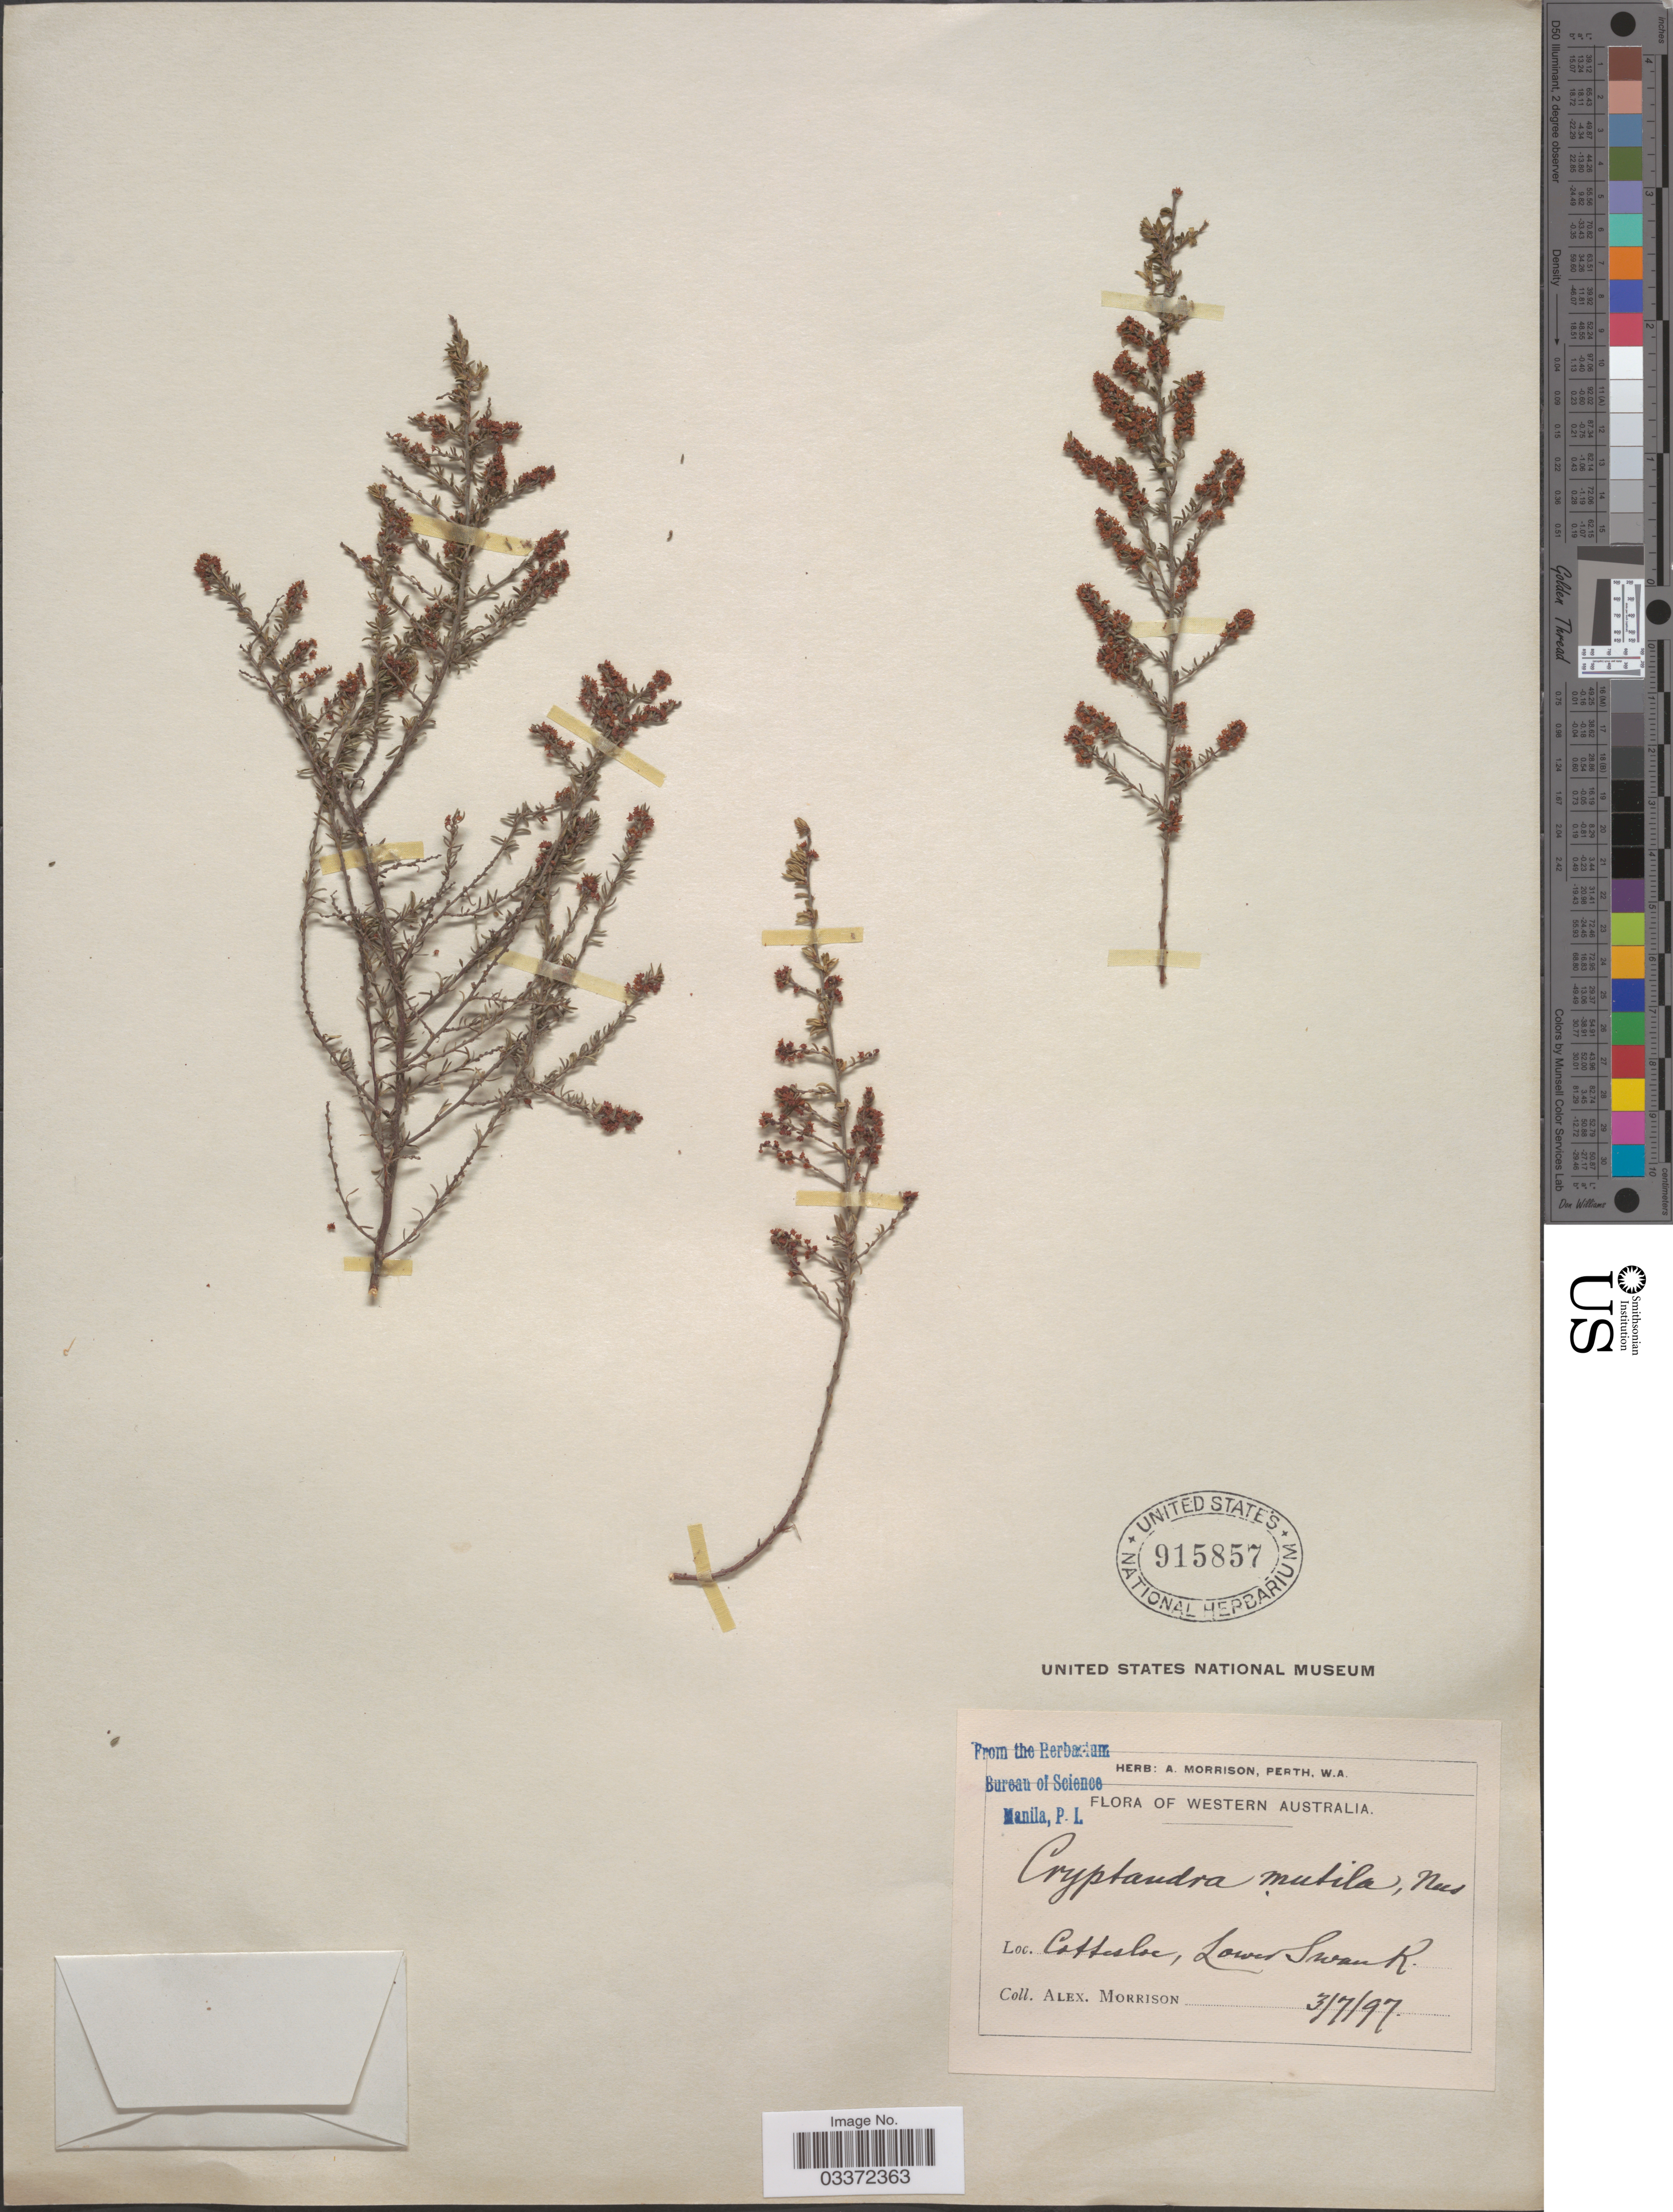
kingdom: Plantae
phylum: Tracheophyta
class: Magnoliopsida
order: Rosales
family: Rhamnaceae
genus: Cryptandra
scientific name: Cryptandra mutila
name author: Nees & Reissek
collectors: A. Morrison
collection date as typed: Transcribed d/m/y: 3/7/97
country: Australia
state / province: Western Australia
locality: Cottesloe, Lower Swan R.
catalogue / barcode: US 915857